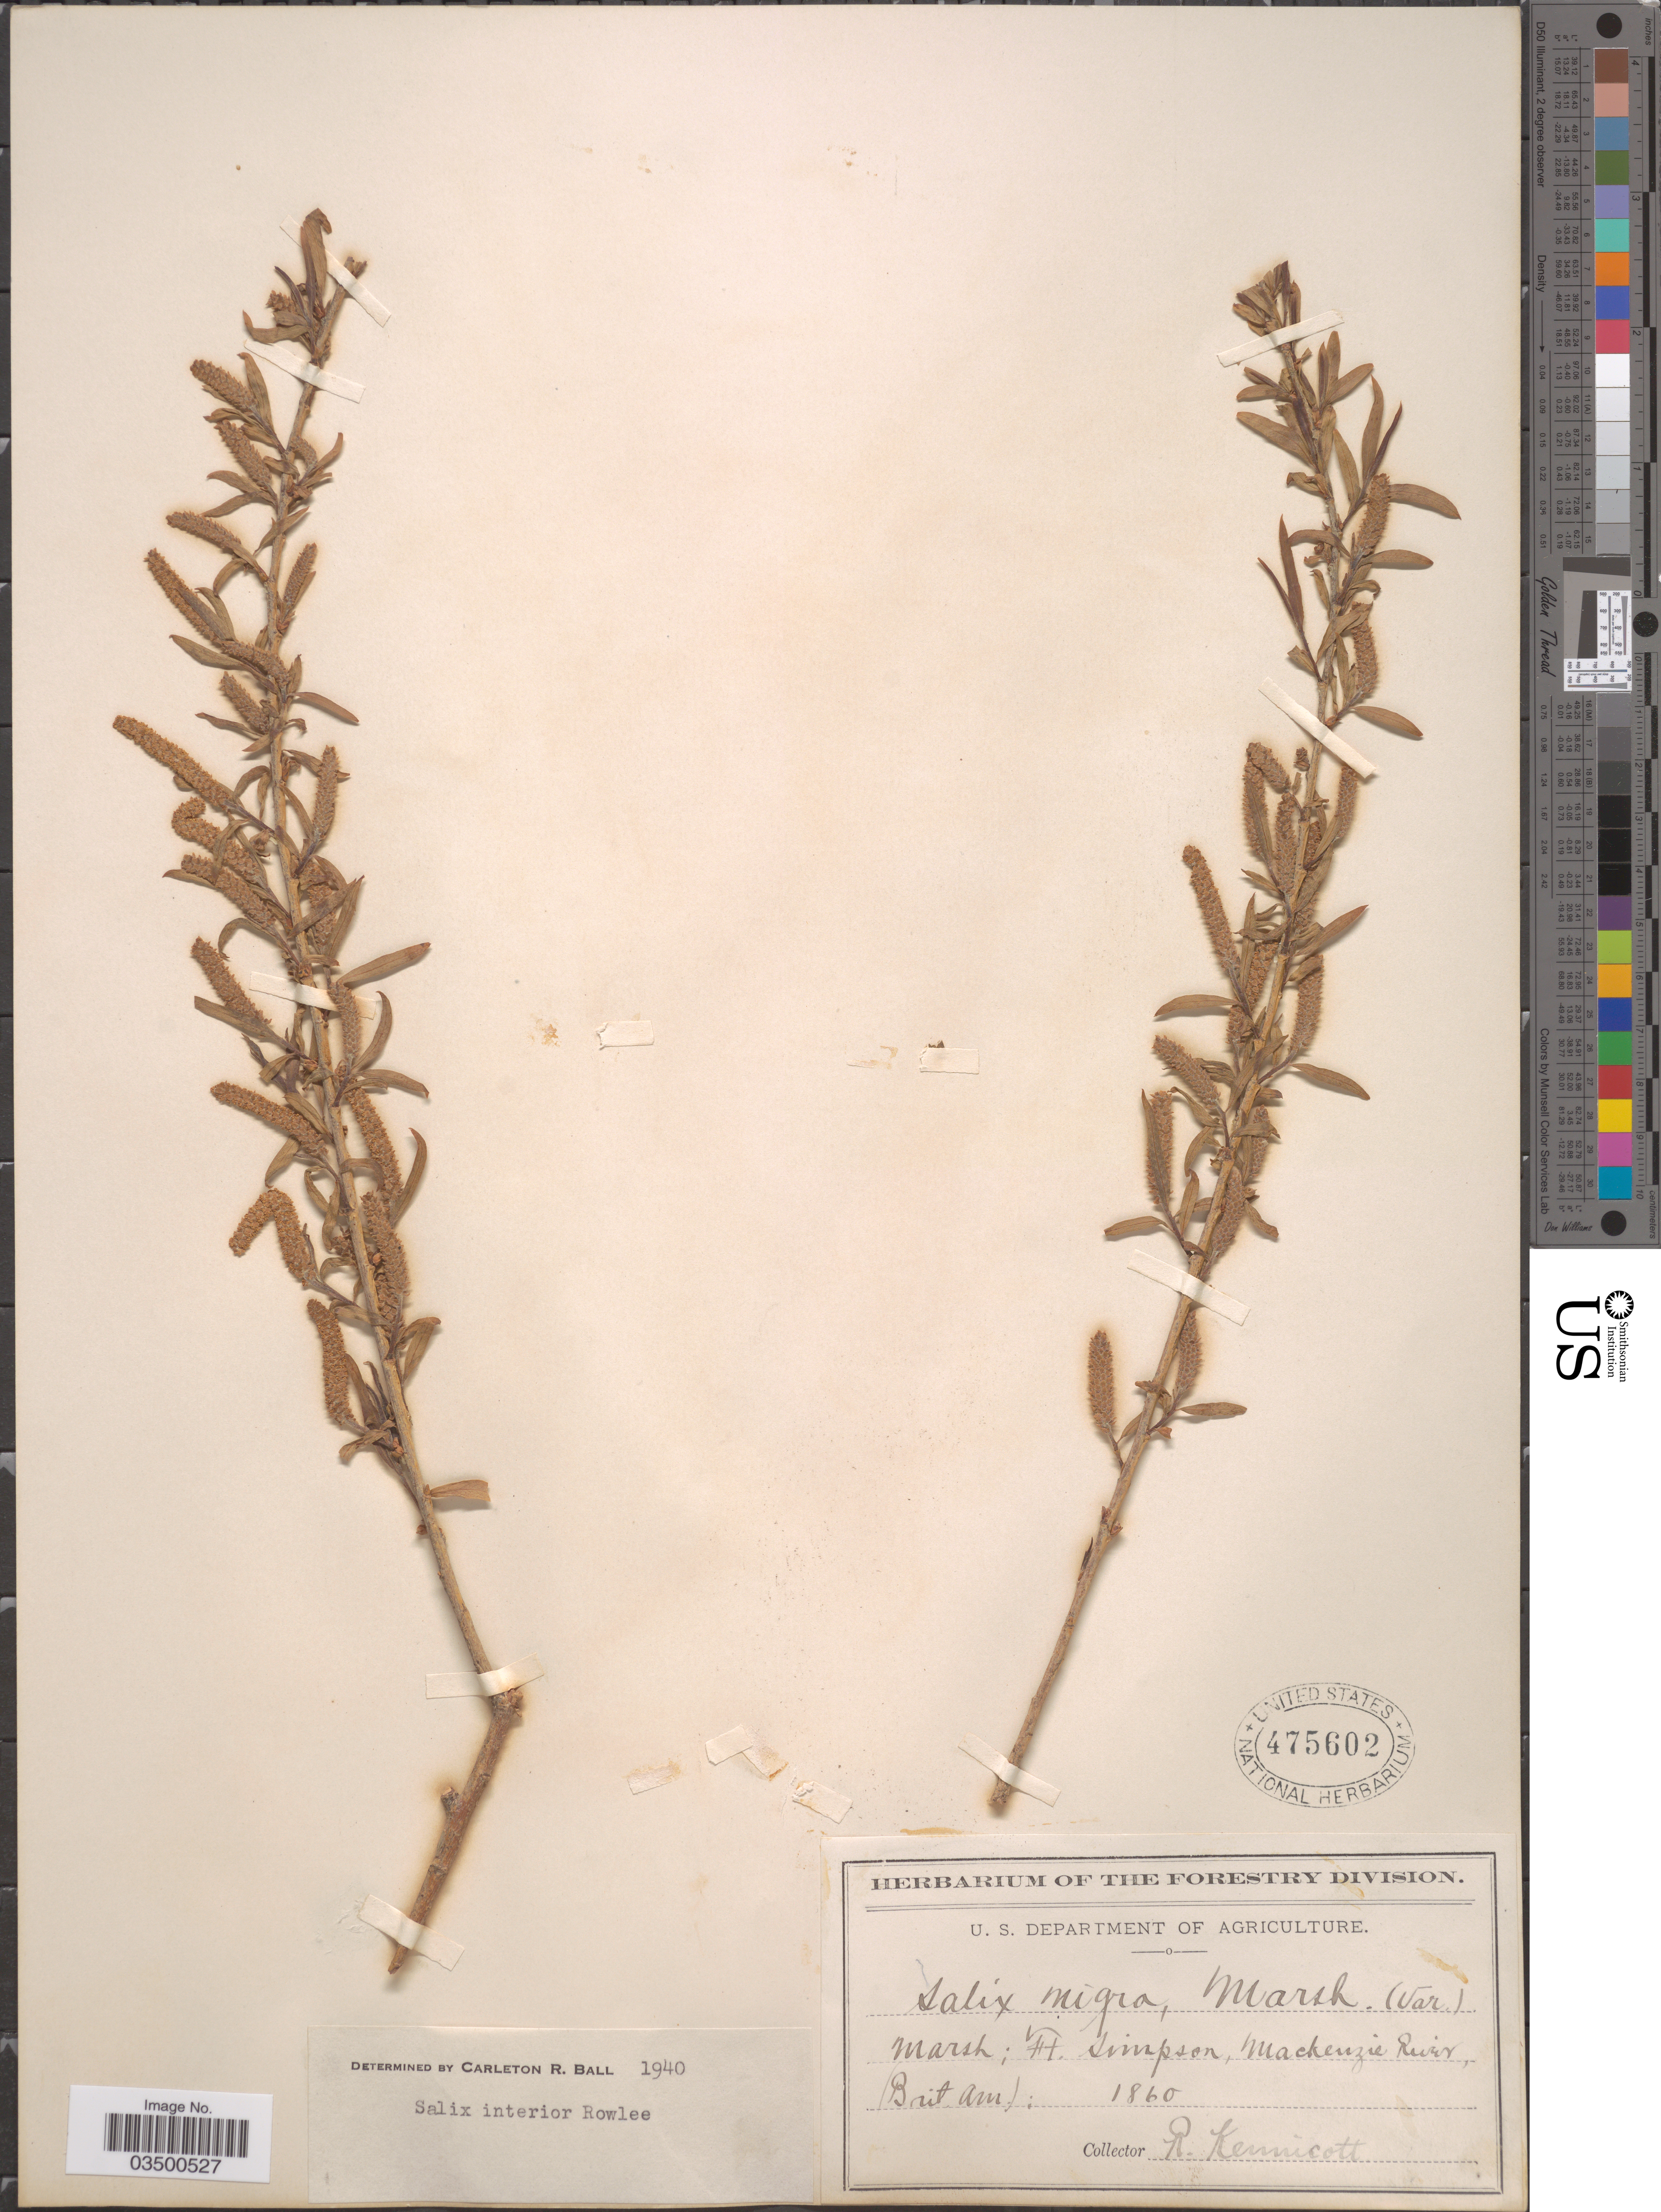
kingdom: Plantae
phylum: Tracheophyta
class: Magnoliopsida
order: Malpighiales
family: Salicaceae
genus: Salix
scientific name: Salix interior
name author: Rowlee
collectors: R. Kennicott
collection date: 1860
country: Canada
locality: Ft. Simpson, Mackenzie River, (Brit. Am.).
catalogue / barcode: US 475602